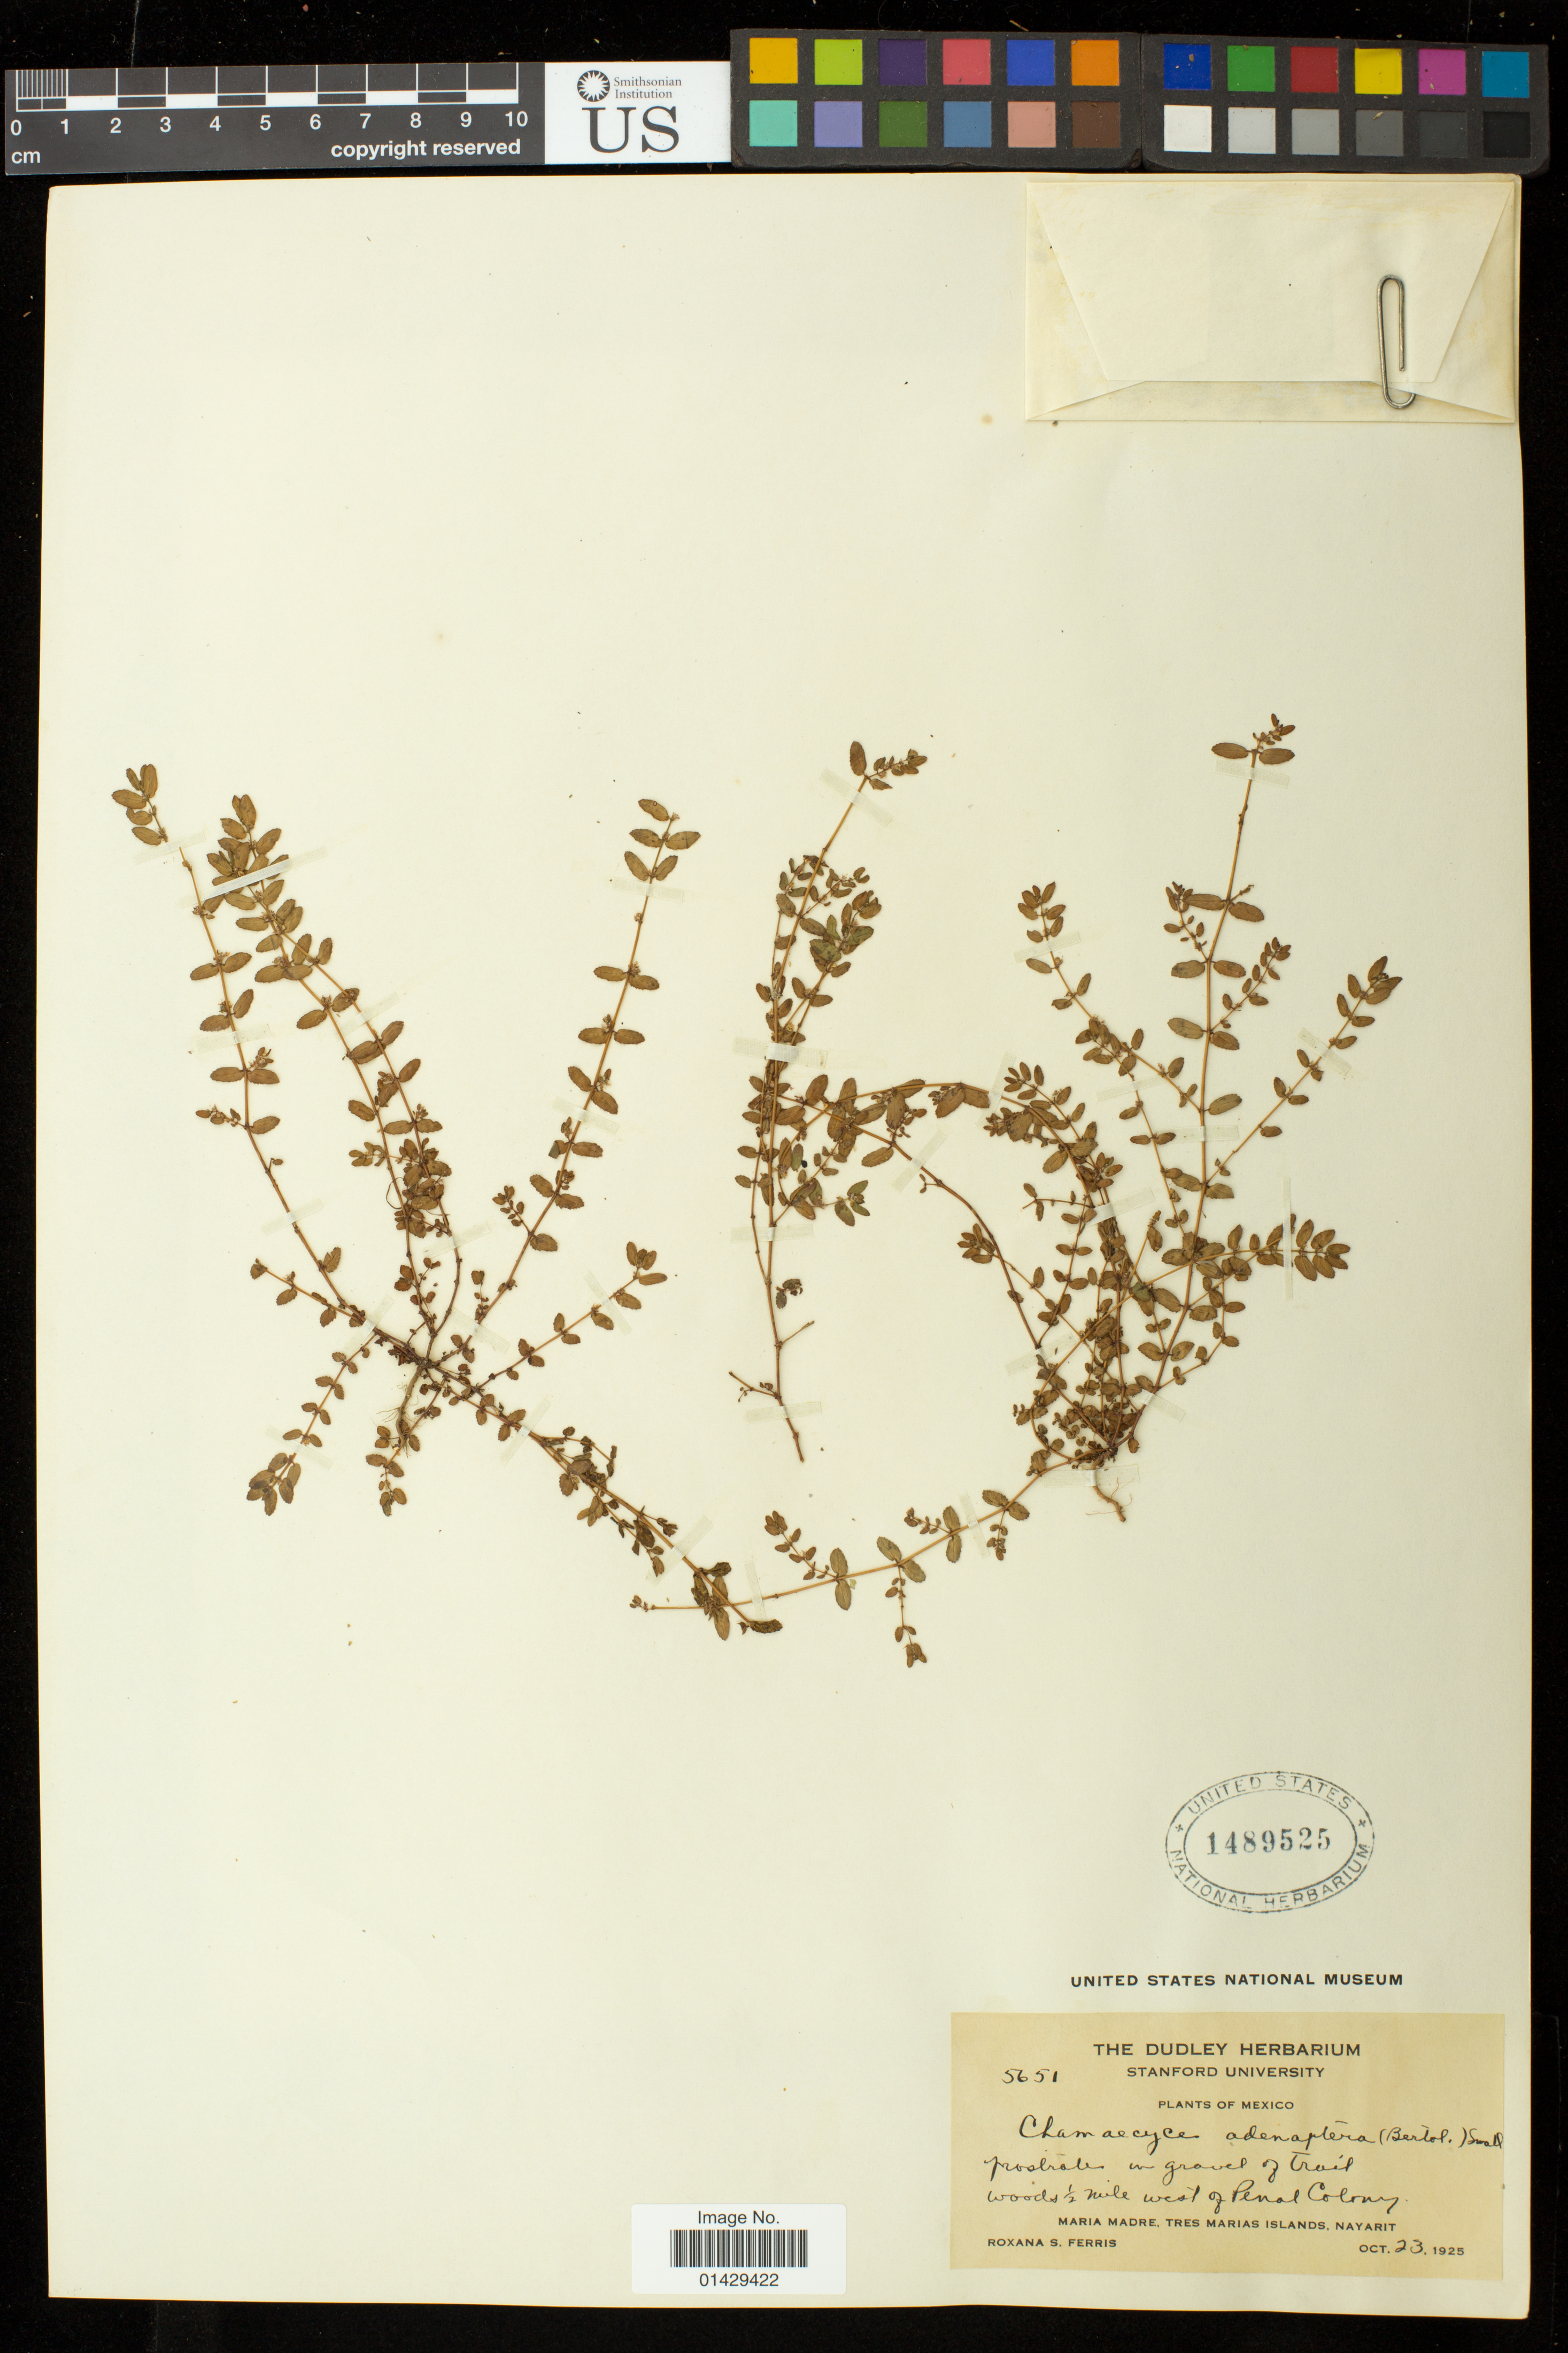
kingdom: Plantae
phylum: Tracheophyta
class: Magnoliopsida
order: Malpighiales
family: Euphorbiaceae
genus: Euphorbia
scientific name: Euphorbia densiflora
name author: (Klotzsch & Garcke) Klotzsch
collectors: R. S. Ferris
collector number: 5651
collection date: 1925-10-23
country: Mexico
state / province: Nayarit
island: Maria Madre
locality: In gravel of trail woods 1/2 mile west of Penal Colony; Maria Madre, Tres Marias Islands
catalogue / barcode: US 1489525